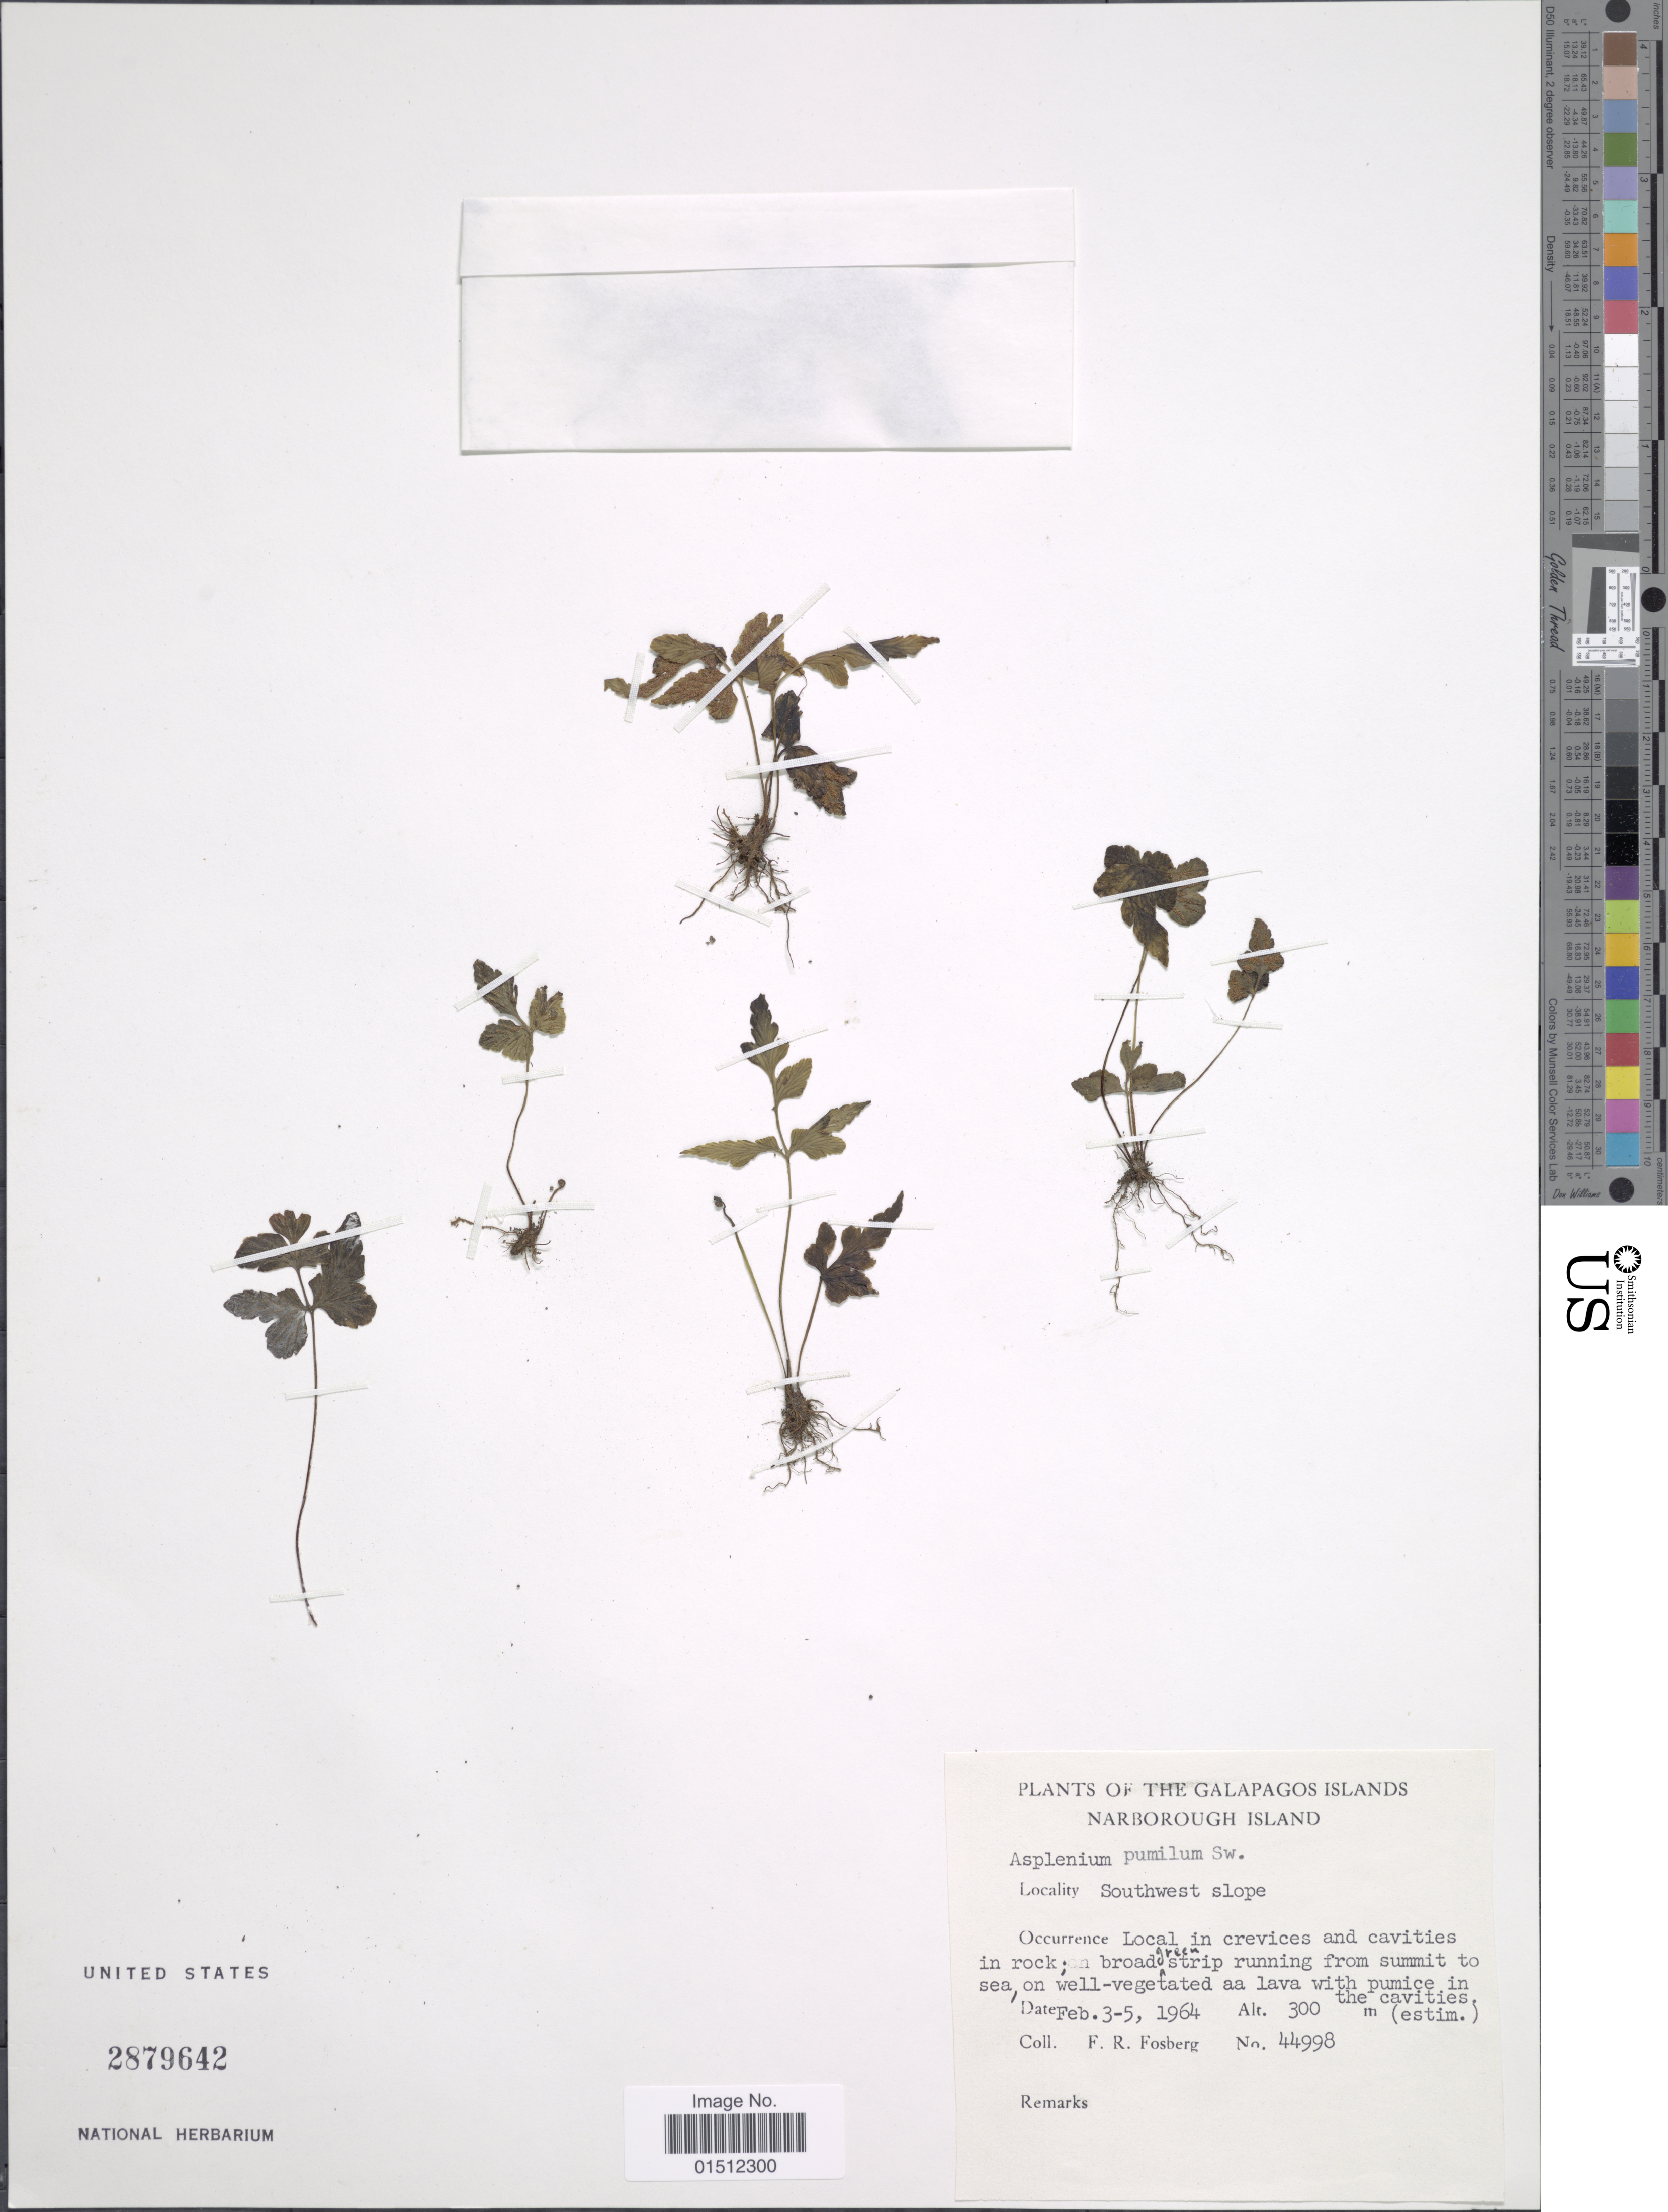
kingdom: Plantae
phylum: Tracheophyta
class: Polypodiopsida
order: Polypodiales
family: Aspleniaceae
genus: Asplenium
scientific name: Asplenium pumilum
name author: Sw.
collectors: F. R. Fosberg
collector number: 44998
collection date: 1964-02-03/1964-02-05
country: Ecuador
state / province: Colón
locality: Galapagos Islands, Narborough island. Southwest slope.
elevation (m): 300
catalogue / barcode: US 2879642